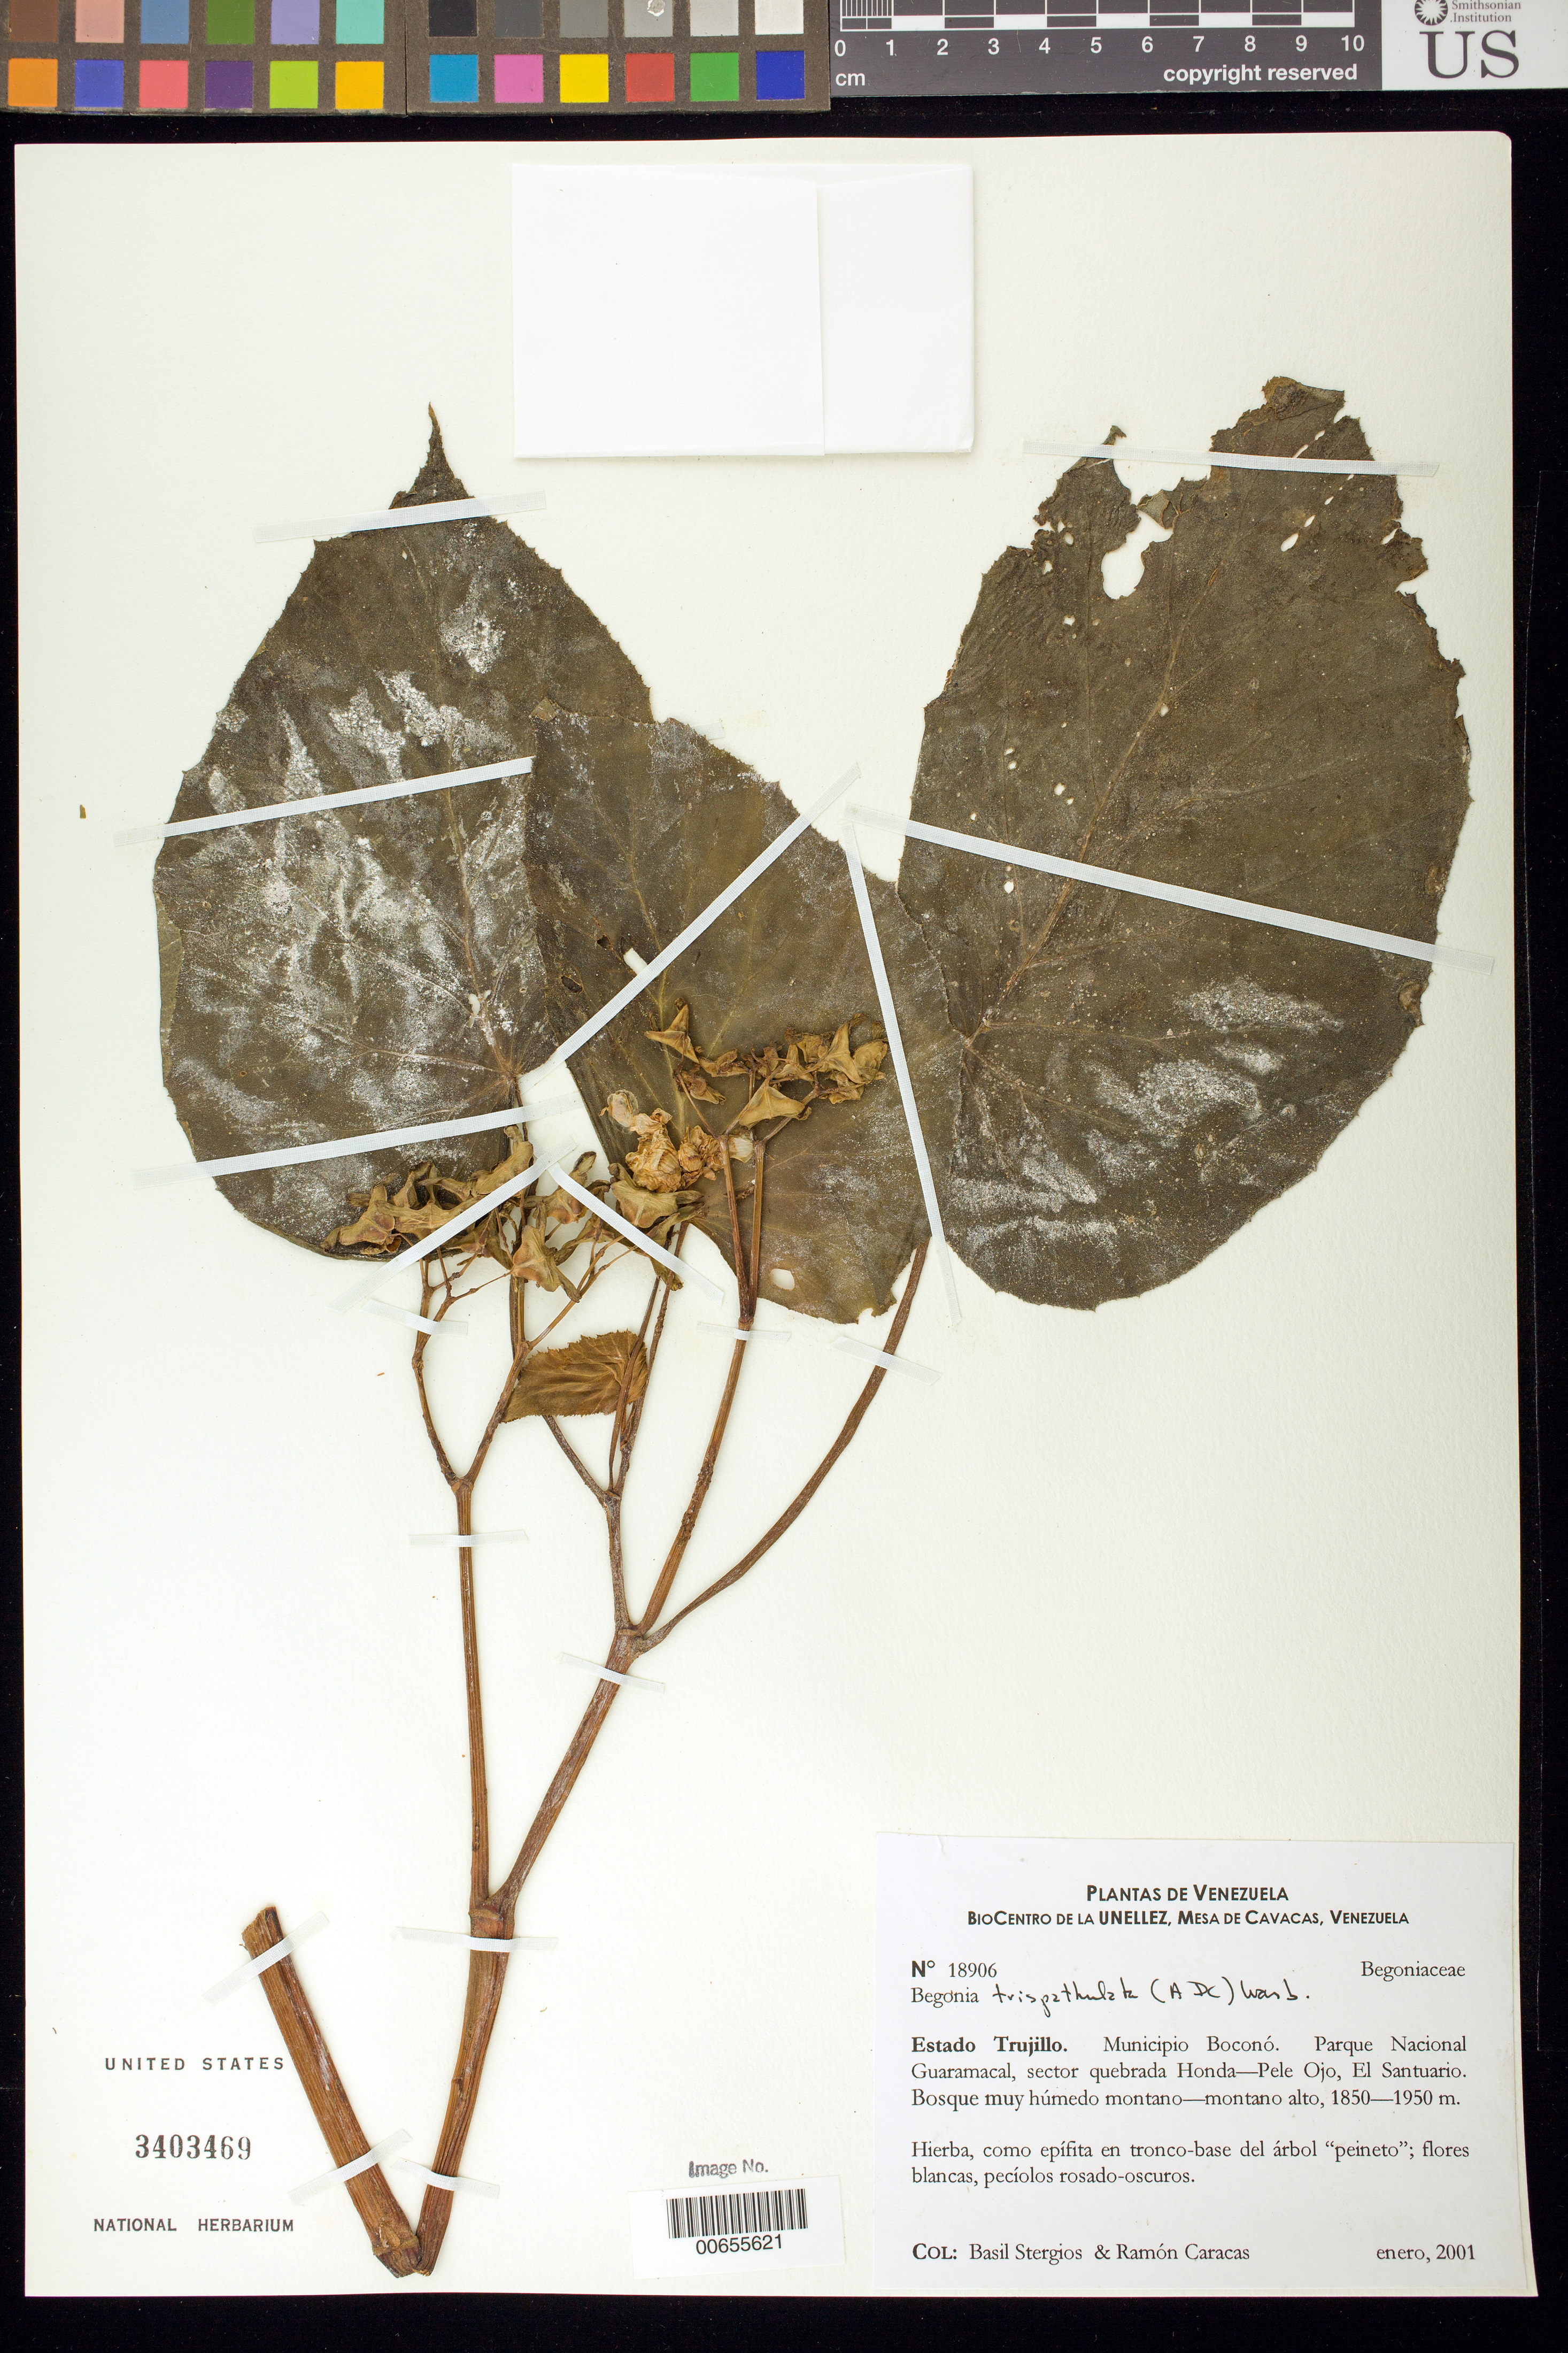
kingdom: Plantae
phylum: Tracheophyta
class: Magnoliopsida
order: Cucurbitales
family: Begoniaceae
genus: Begonia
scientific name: Begonia trispathulata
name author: (A. DC.) Warb.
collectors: B. G. Stergios & R. Caracas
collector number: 18906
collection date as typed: Jan 2001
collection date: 2001-01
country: Venezuela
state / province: Trujillo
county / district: Boconó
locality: Parque Nacional Guaramacal, sector quebrada Honda-Pele Ojo, El Santuario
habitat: Bosque muy húmedo montano-montano alto.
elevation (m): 1850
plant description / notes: PORT, US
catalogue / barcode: US 3403469